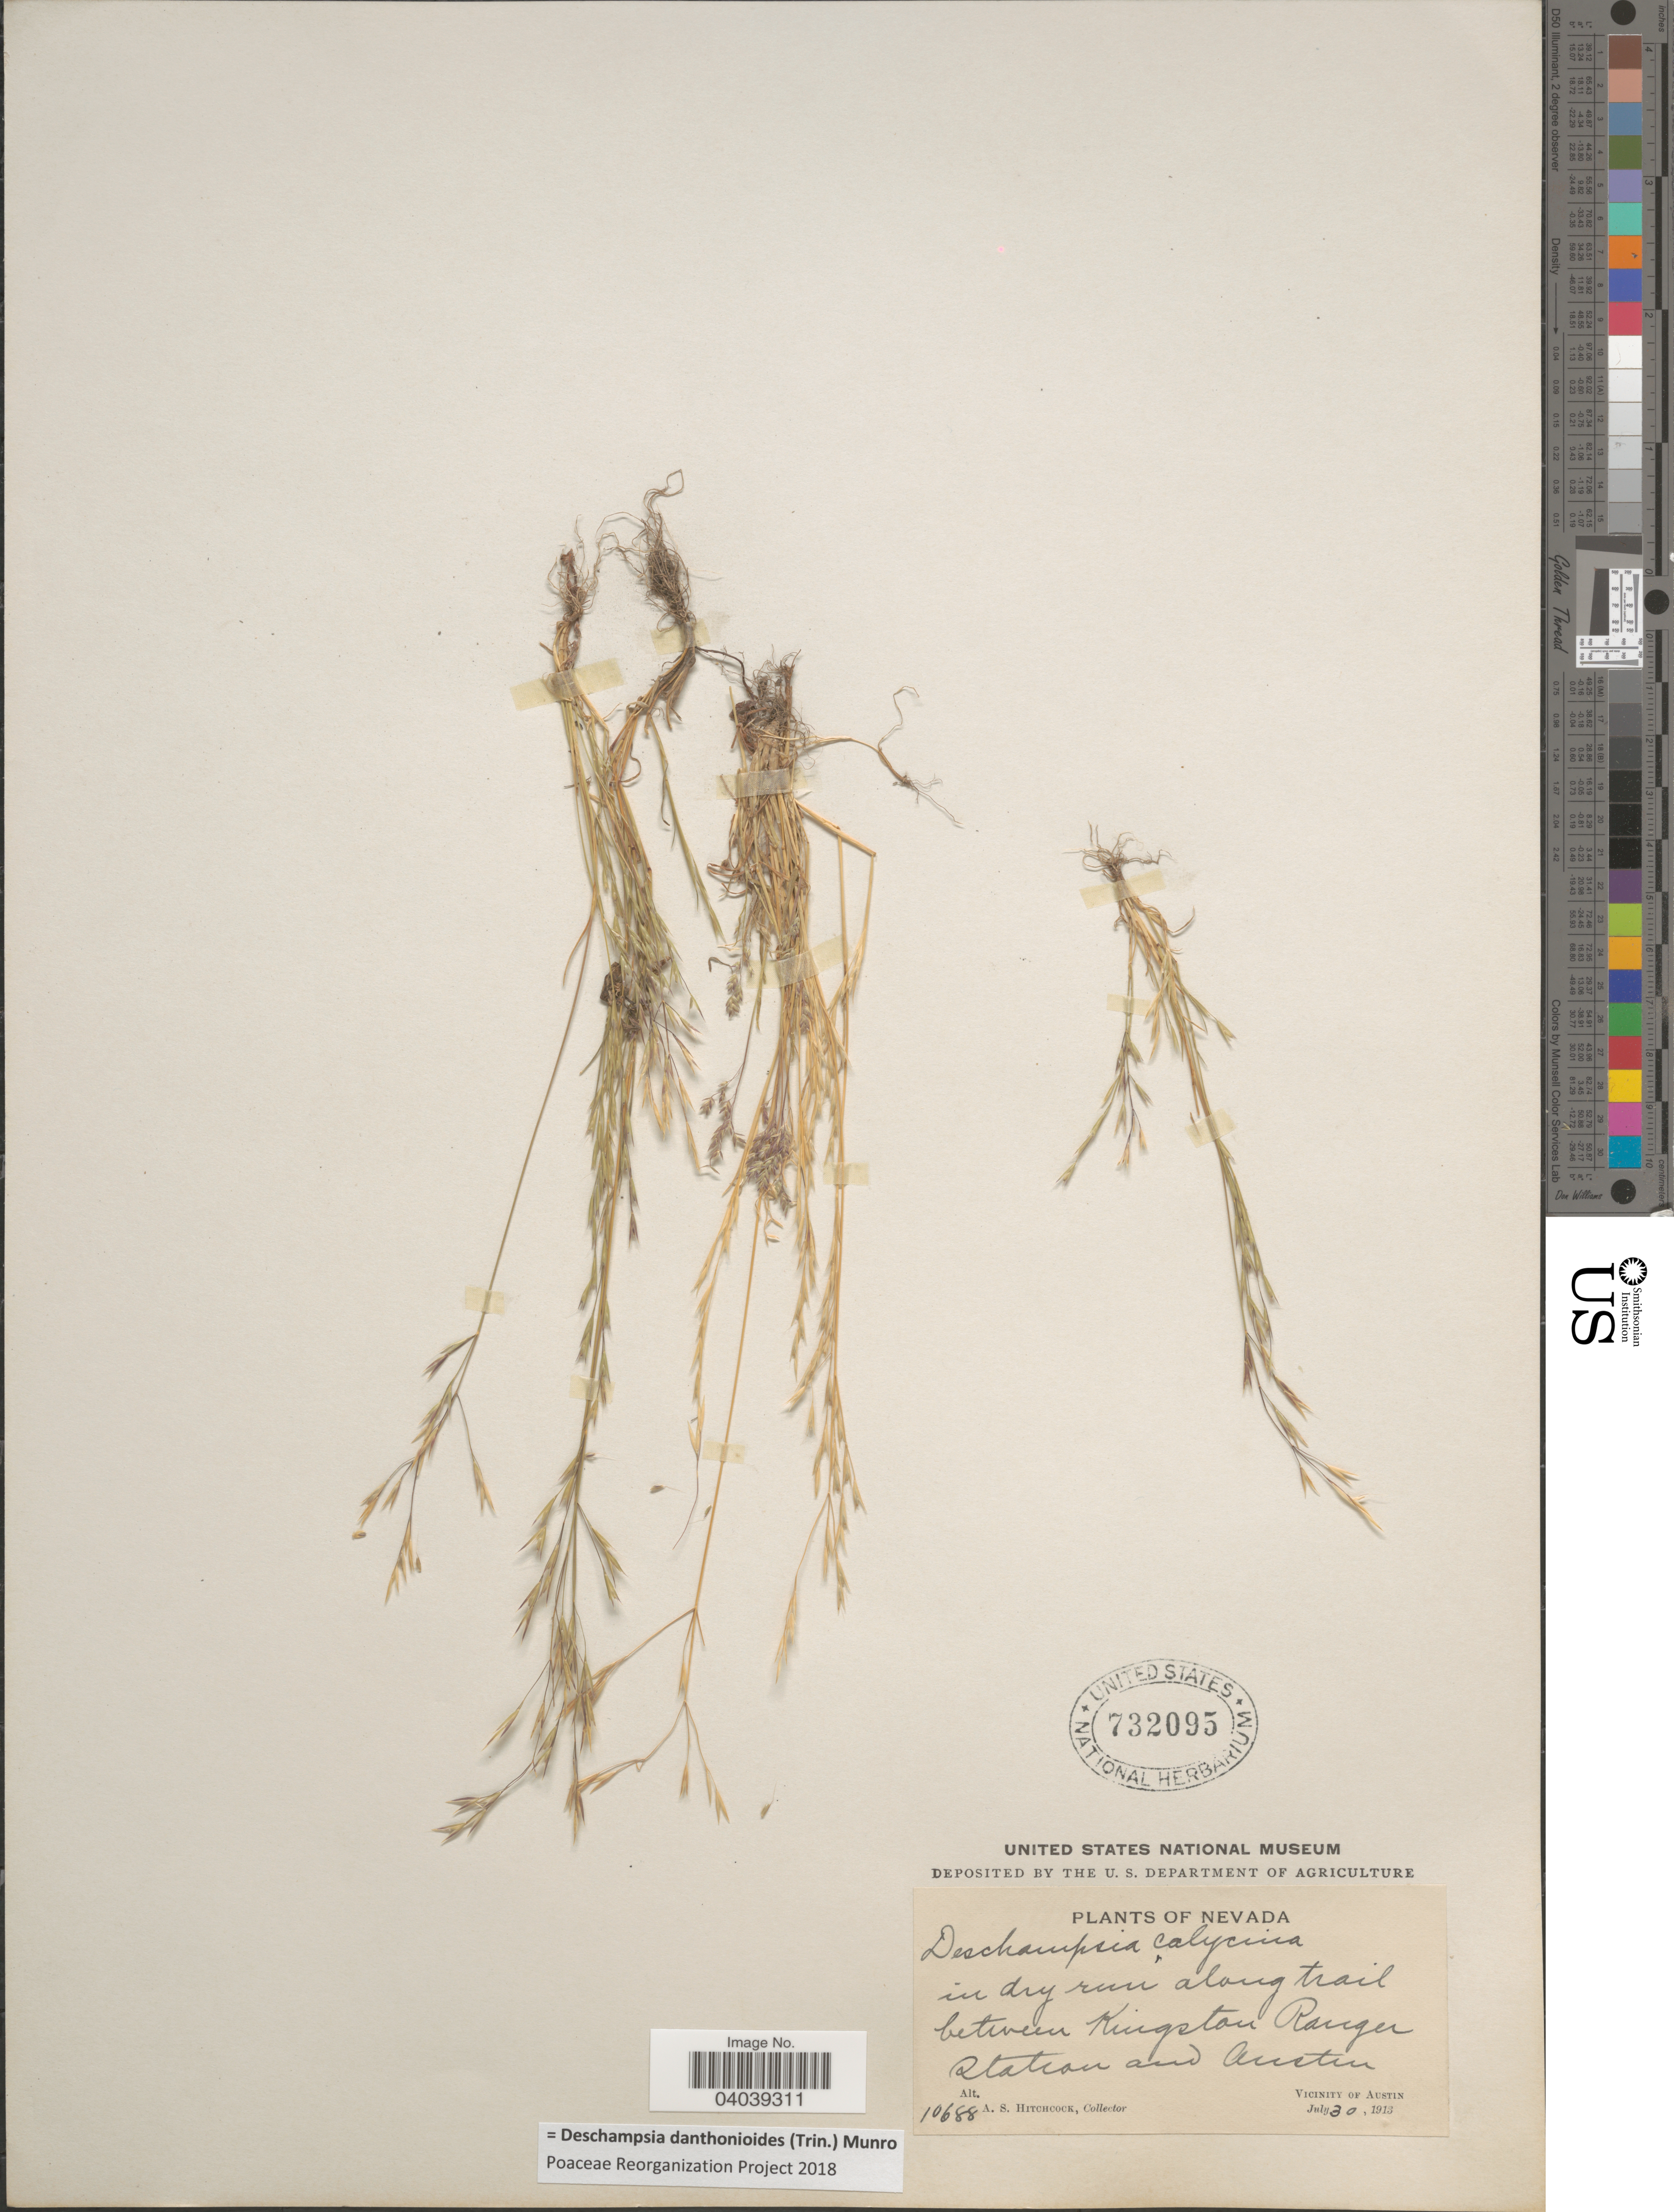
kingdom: Plantae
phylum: Tracheophyta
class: Liliopsida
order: Poales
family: Poaceae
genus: Deschampsia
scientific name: Deschampsia danthonioides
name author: (Trin.) Munro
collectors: A. S. Hitchcock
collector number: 10688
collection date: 1913-07-30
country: United States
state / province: Nevada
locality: In dry run along trail between Kingston Ranger Station and Austin. Vicinity of Austin.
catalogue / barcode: US 732095